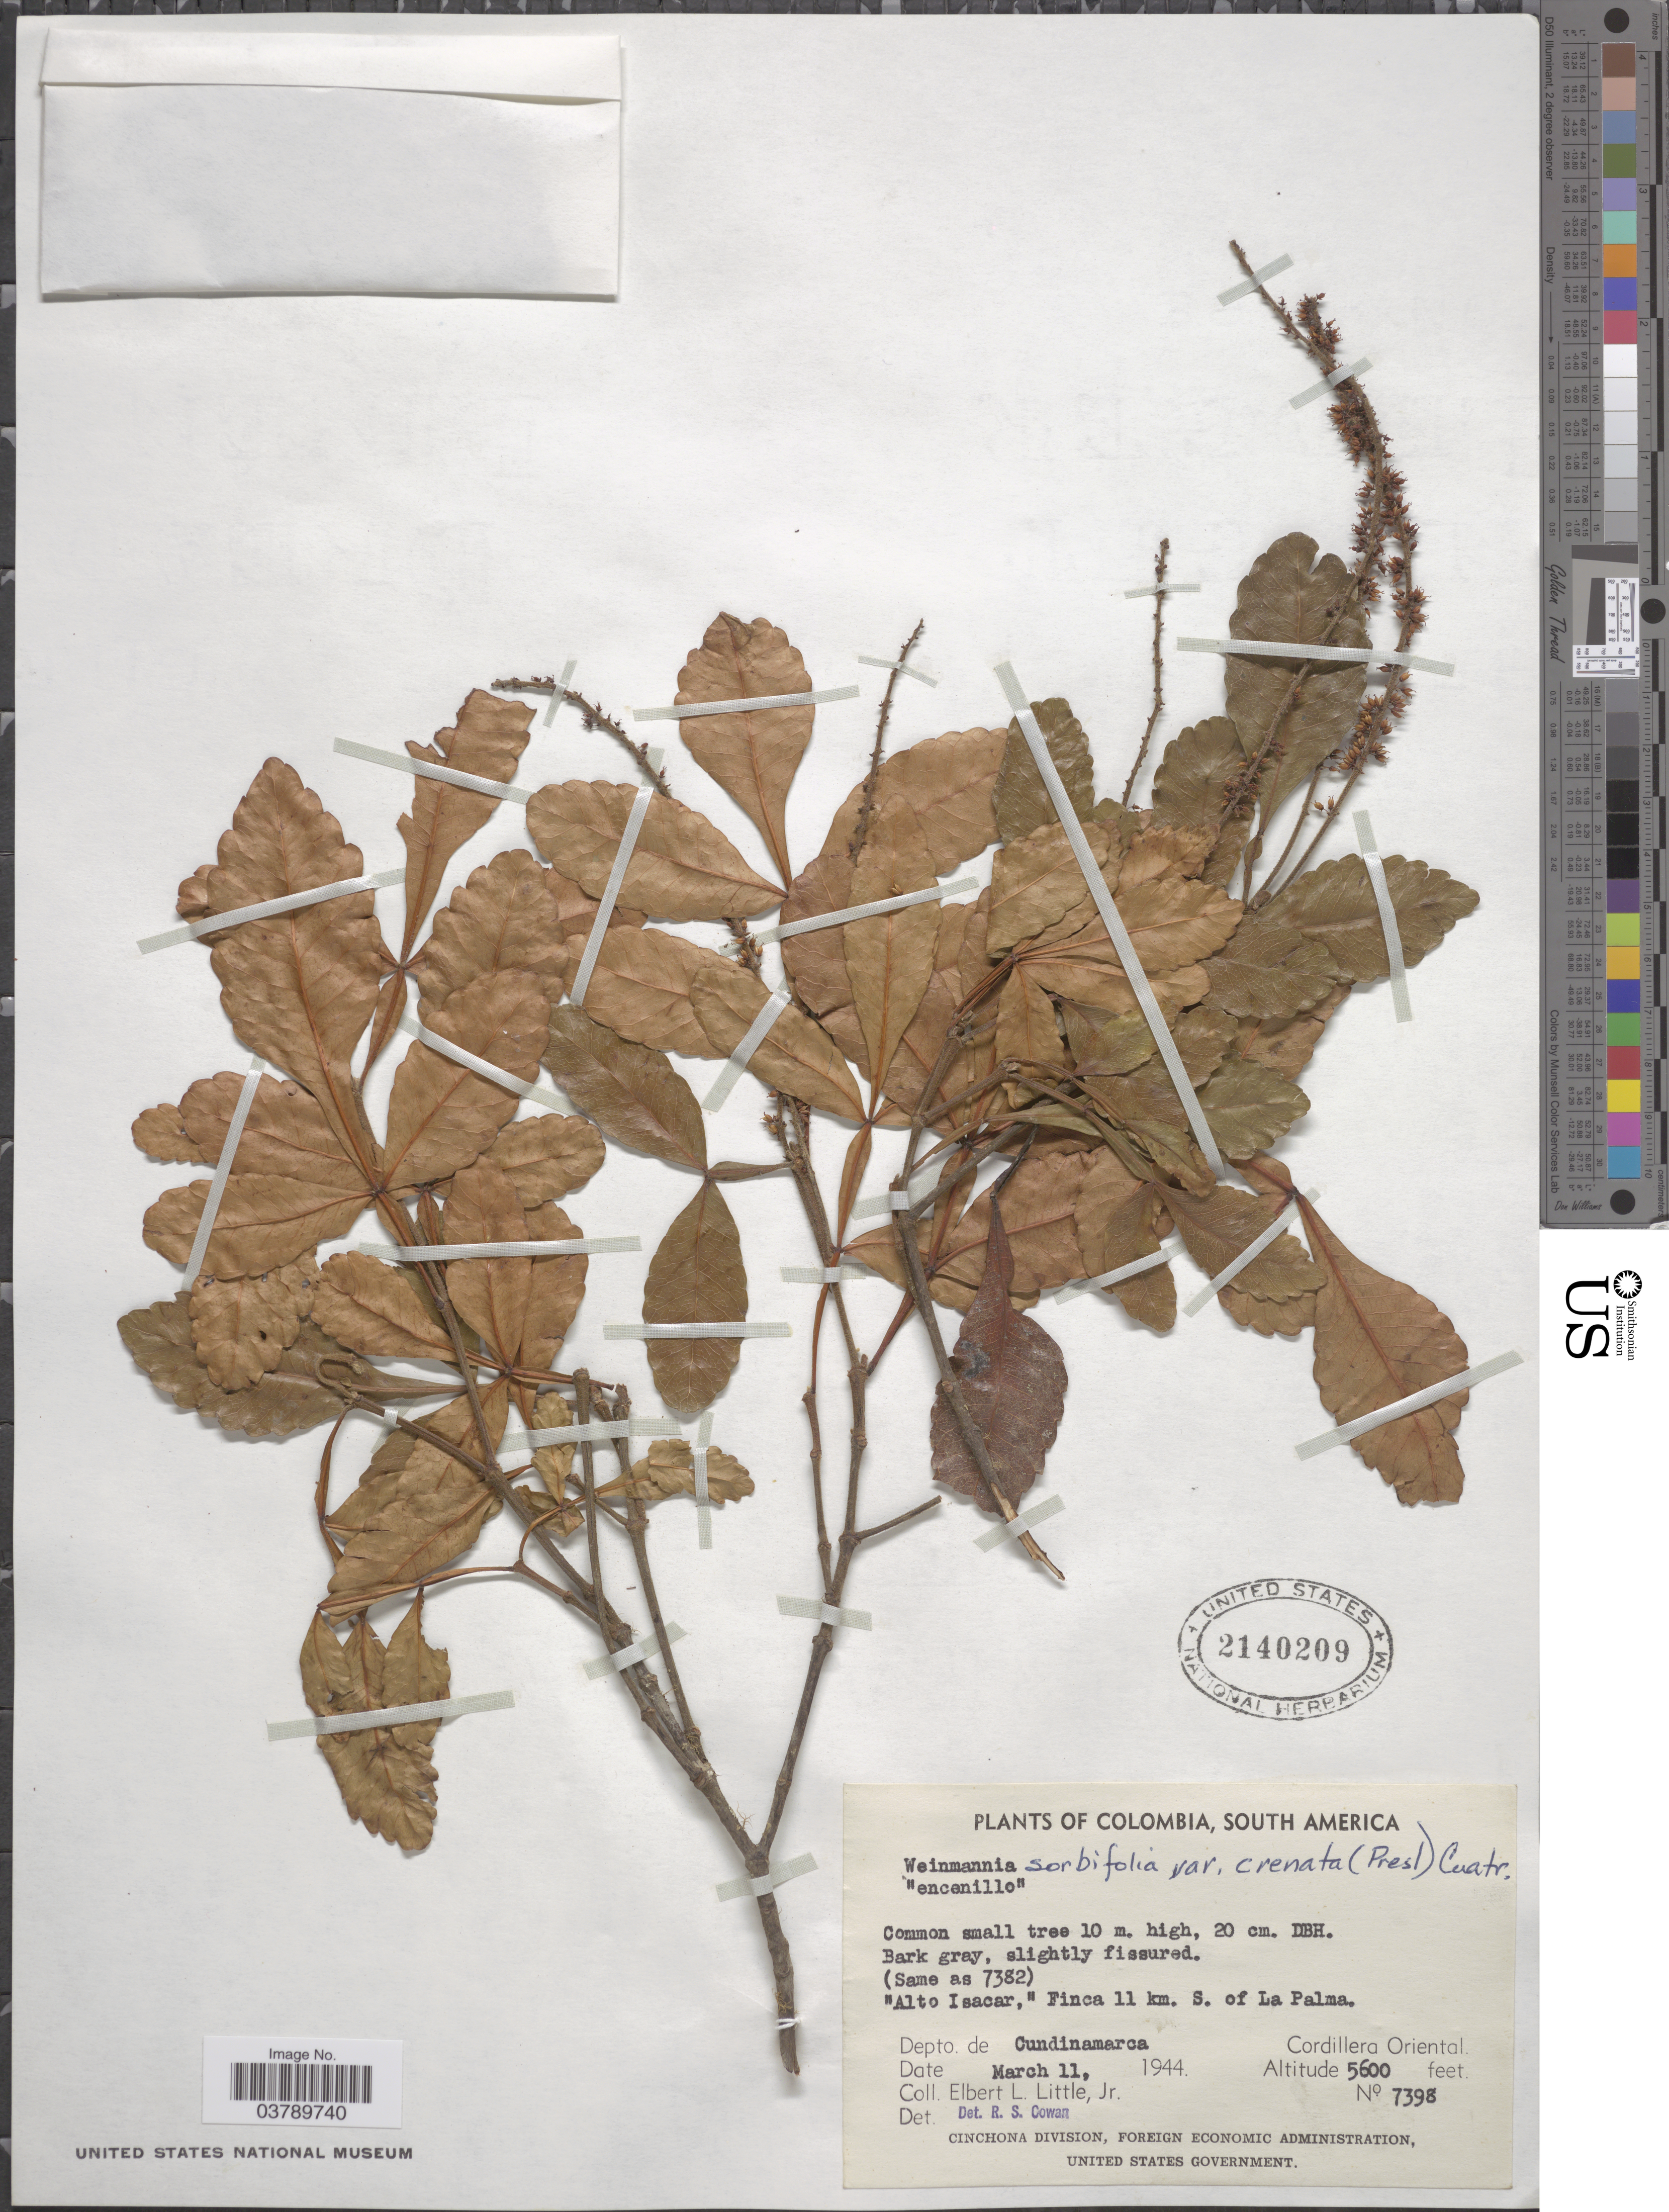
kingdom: Plantae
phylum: Tracheophyta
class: Magnoliopsida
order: Oxalidales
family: Cunoniaceae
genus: Weinmannia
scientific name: Weinmannia sorbifolia var. crenata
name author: Kunth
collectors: E. L. Little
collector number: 7398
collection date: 1944-03-11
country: Colombia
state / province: Cundinamarca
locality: Alto Isacar,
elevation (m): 1707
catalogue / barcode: US 2140209